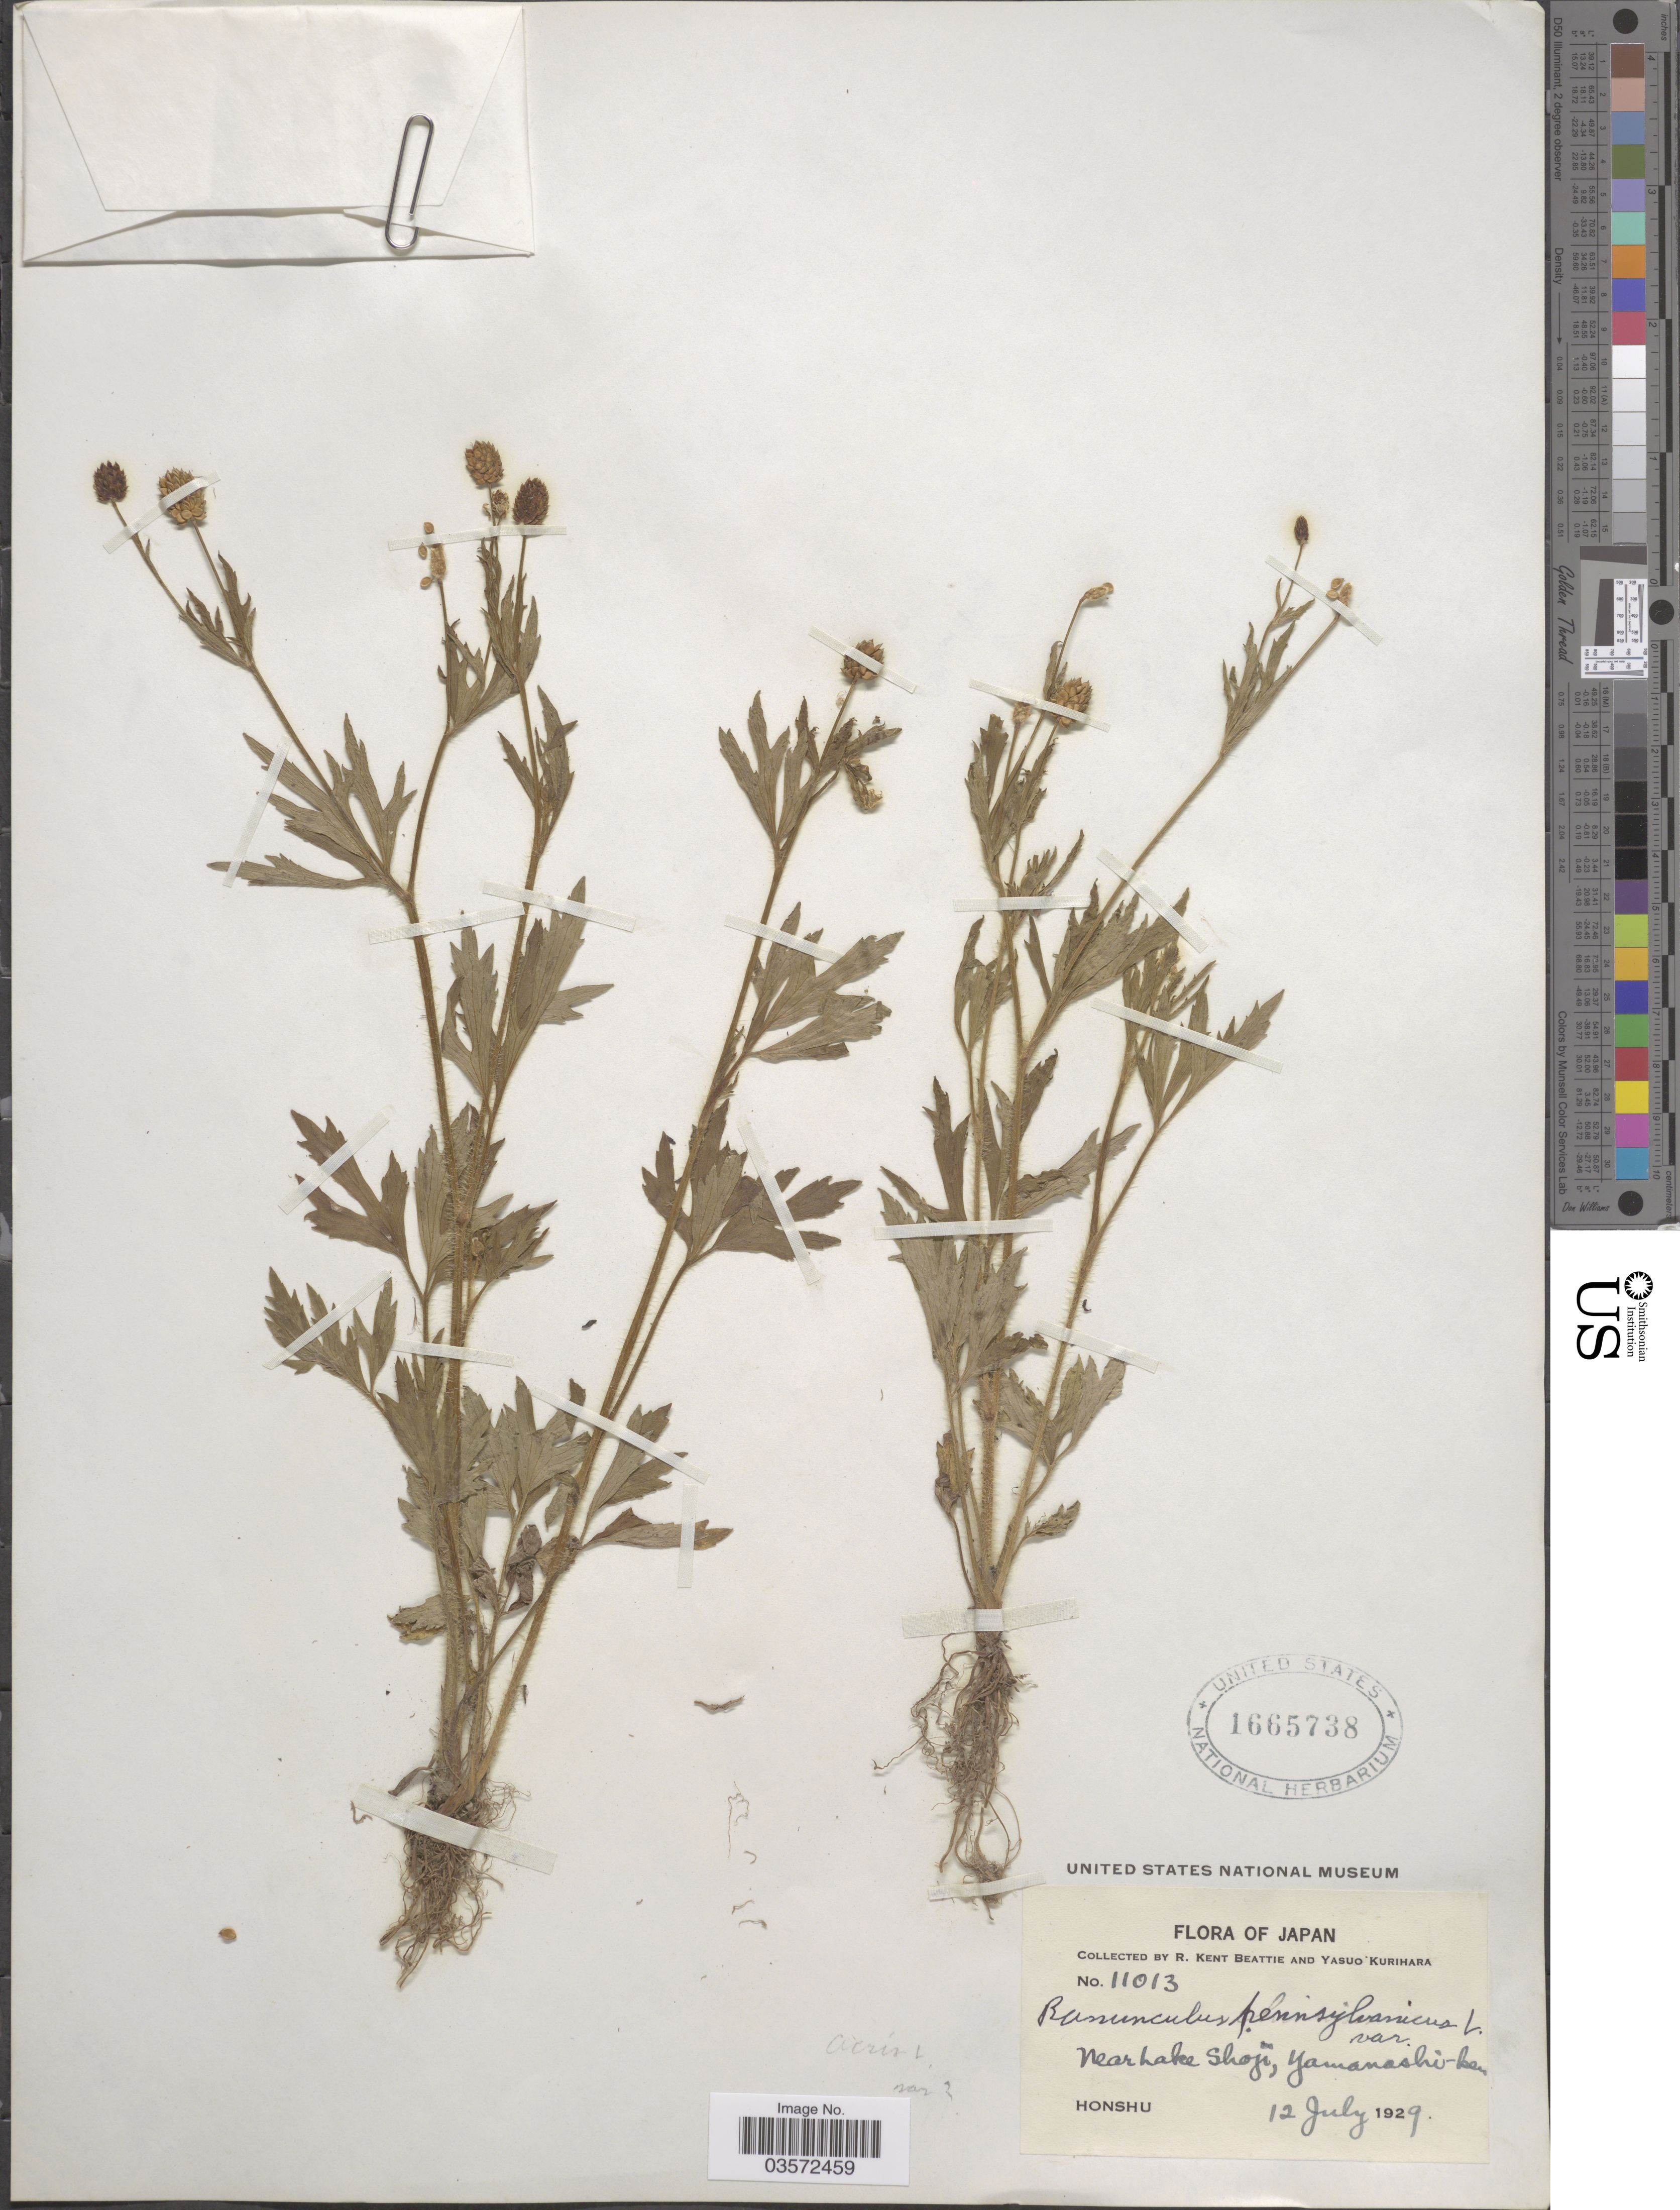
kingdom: Plantae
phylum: Tracheophyta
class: Magnoliopsida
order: Ranunculales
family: Ranunculaceae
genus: Ranunculus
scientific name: Ranunculus chinensis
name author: Bunge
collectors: R. K. Beattie & Y. Kurihara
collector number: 11013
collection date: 1929-07-12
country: Japan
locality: Near Lake Shoji, Yamanashi-ken. Honshu.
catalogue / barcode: US 1665738